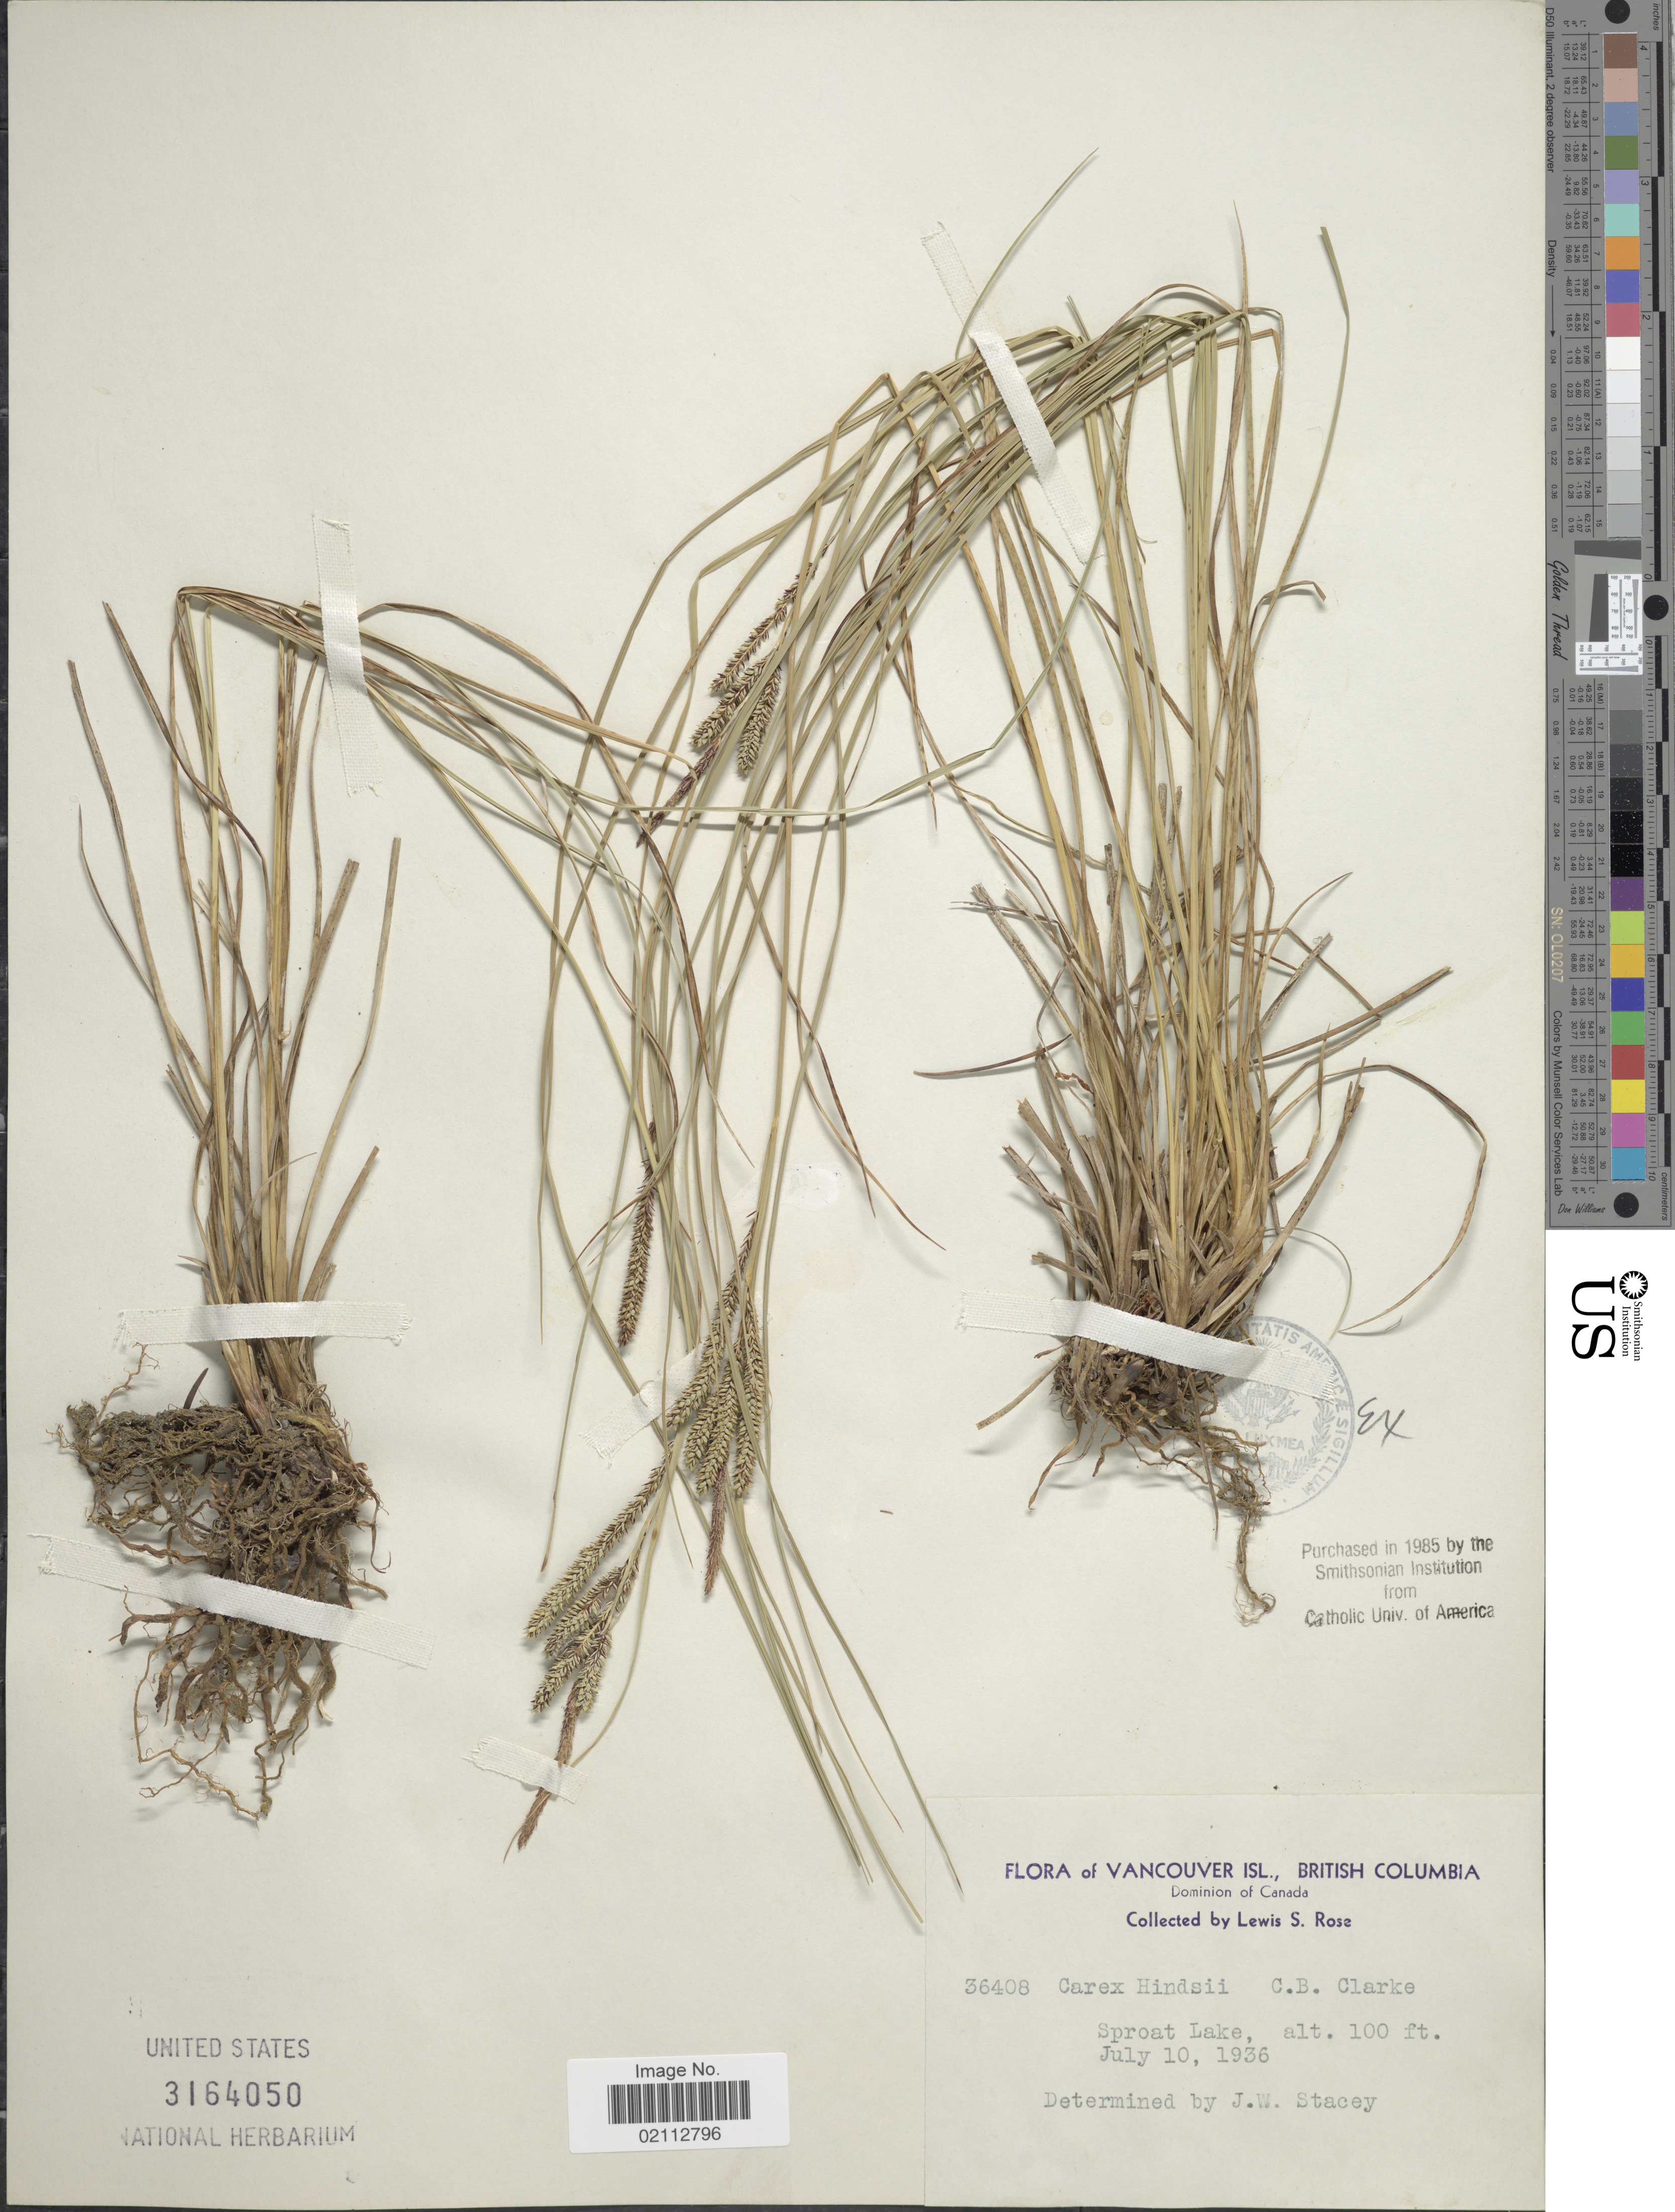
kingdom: Plantae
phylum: Tracheophyta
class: Liliopsida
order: Poales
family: Cyperaceae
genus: Carex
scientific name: Carex kelloggii var. limnophila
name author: (Holm) B.L. Wilson & R.E. Brainerd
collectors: L. S. Rose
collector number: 36408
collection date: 1936-07-10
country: Canada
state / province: British Columbia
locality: Vancouver Isl., Sproat Lake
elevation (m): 30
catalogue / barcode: US 3164050